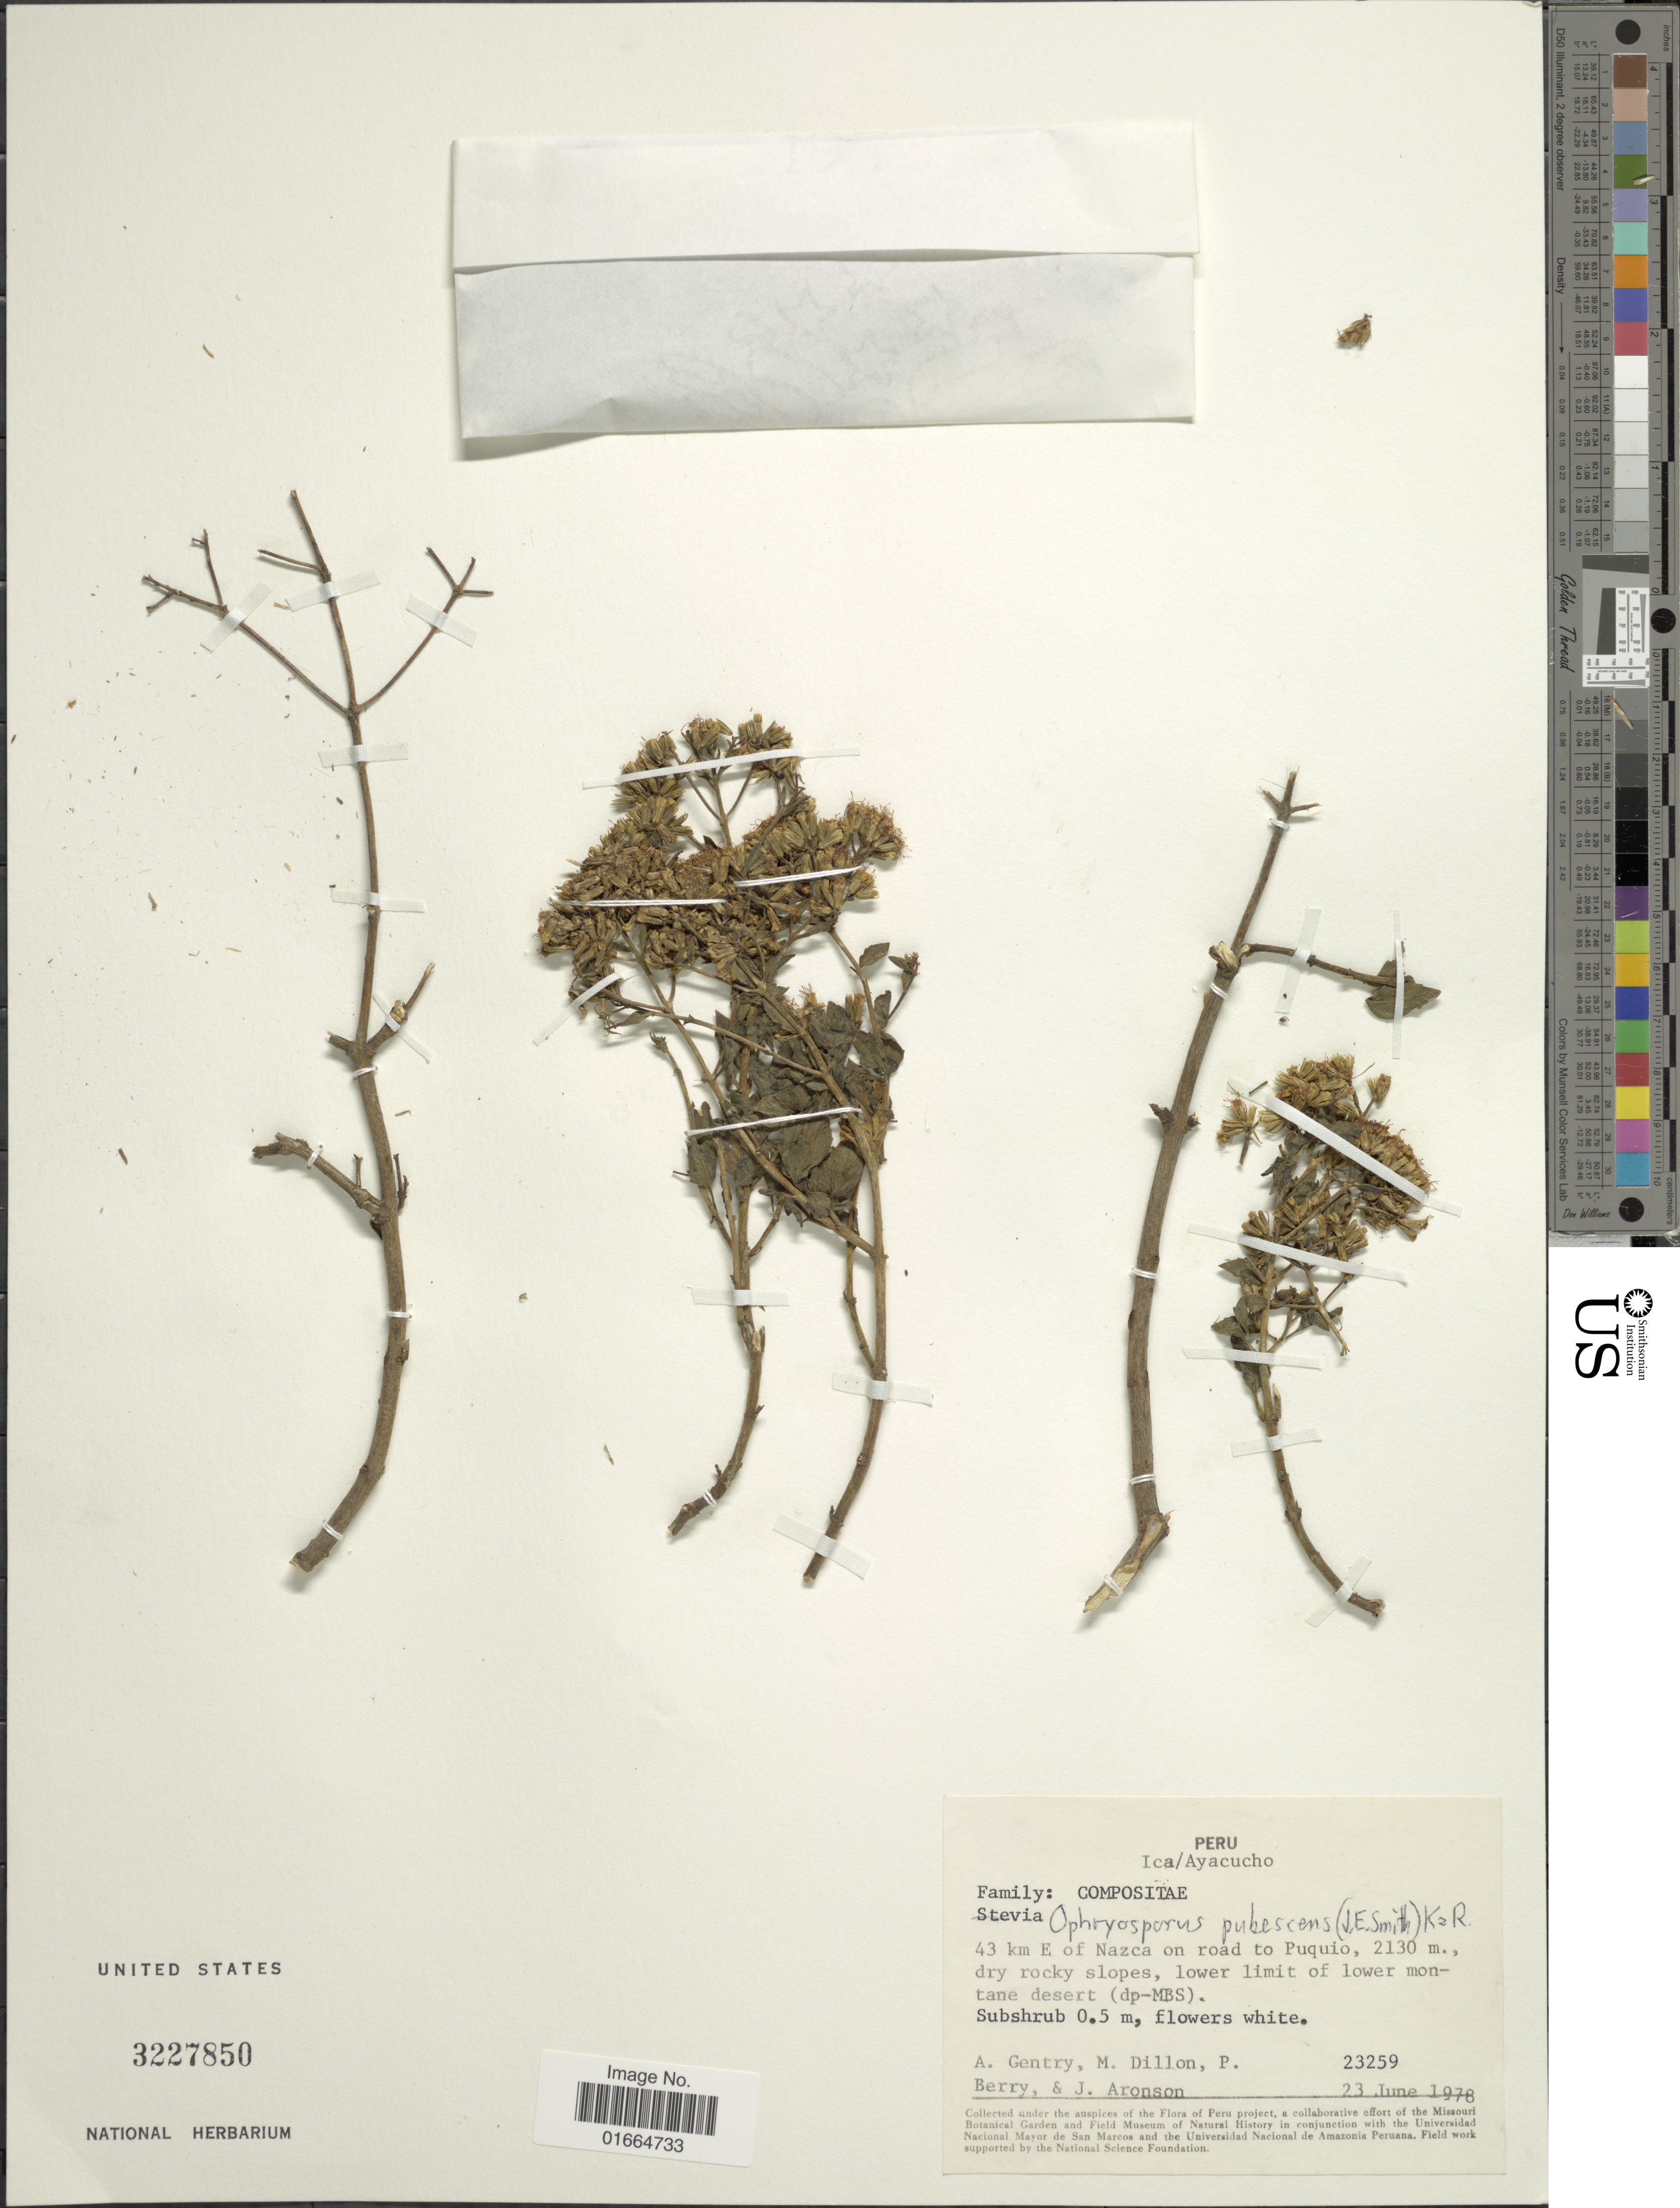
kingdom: Plantae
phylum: Tracheophyta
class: Magnoliopsida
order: Asterales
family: Asteraceae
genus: Ophryosporus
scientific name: Ophryosporus pubescens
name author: (L.S. Sm.) R.M. King & H. Rob.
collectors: A. H. Gentry, M. O. Dillon, P. Berry & J. Aronson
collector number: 23259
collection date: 1978-06-23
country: Peru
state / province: Ayacucho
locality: Ica/Ayacucho, 43 km E of Nazca on road to Puquio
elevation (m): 2130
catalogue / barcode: US 3227850